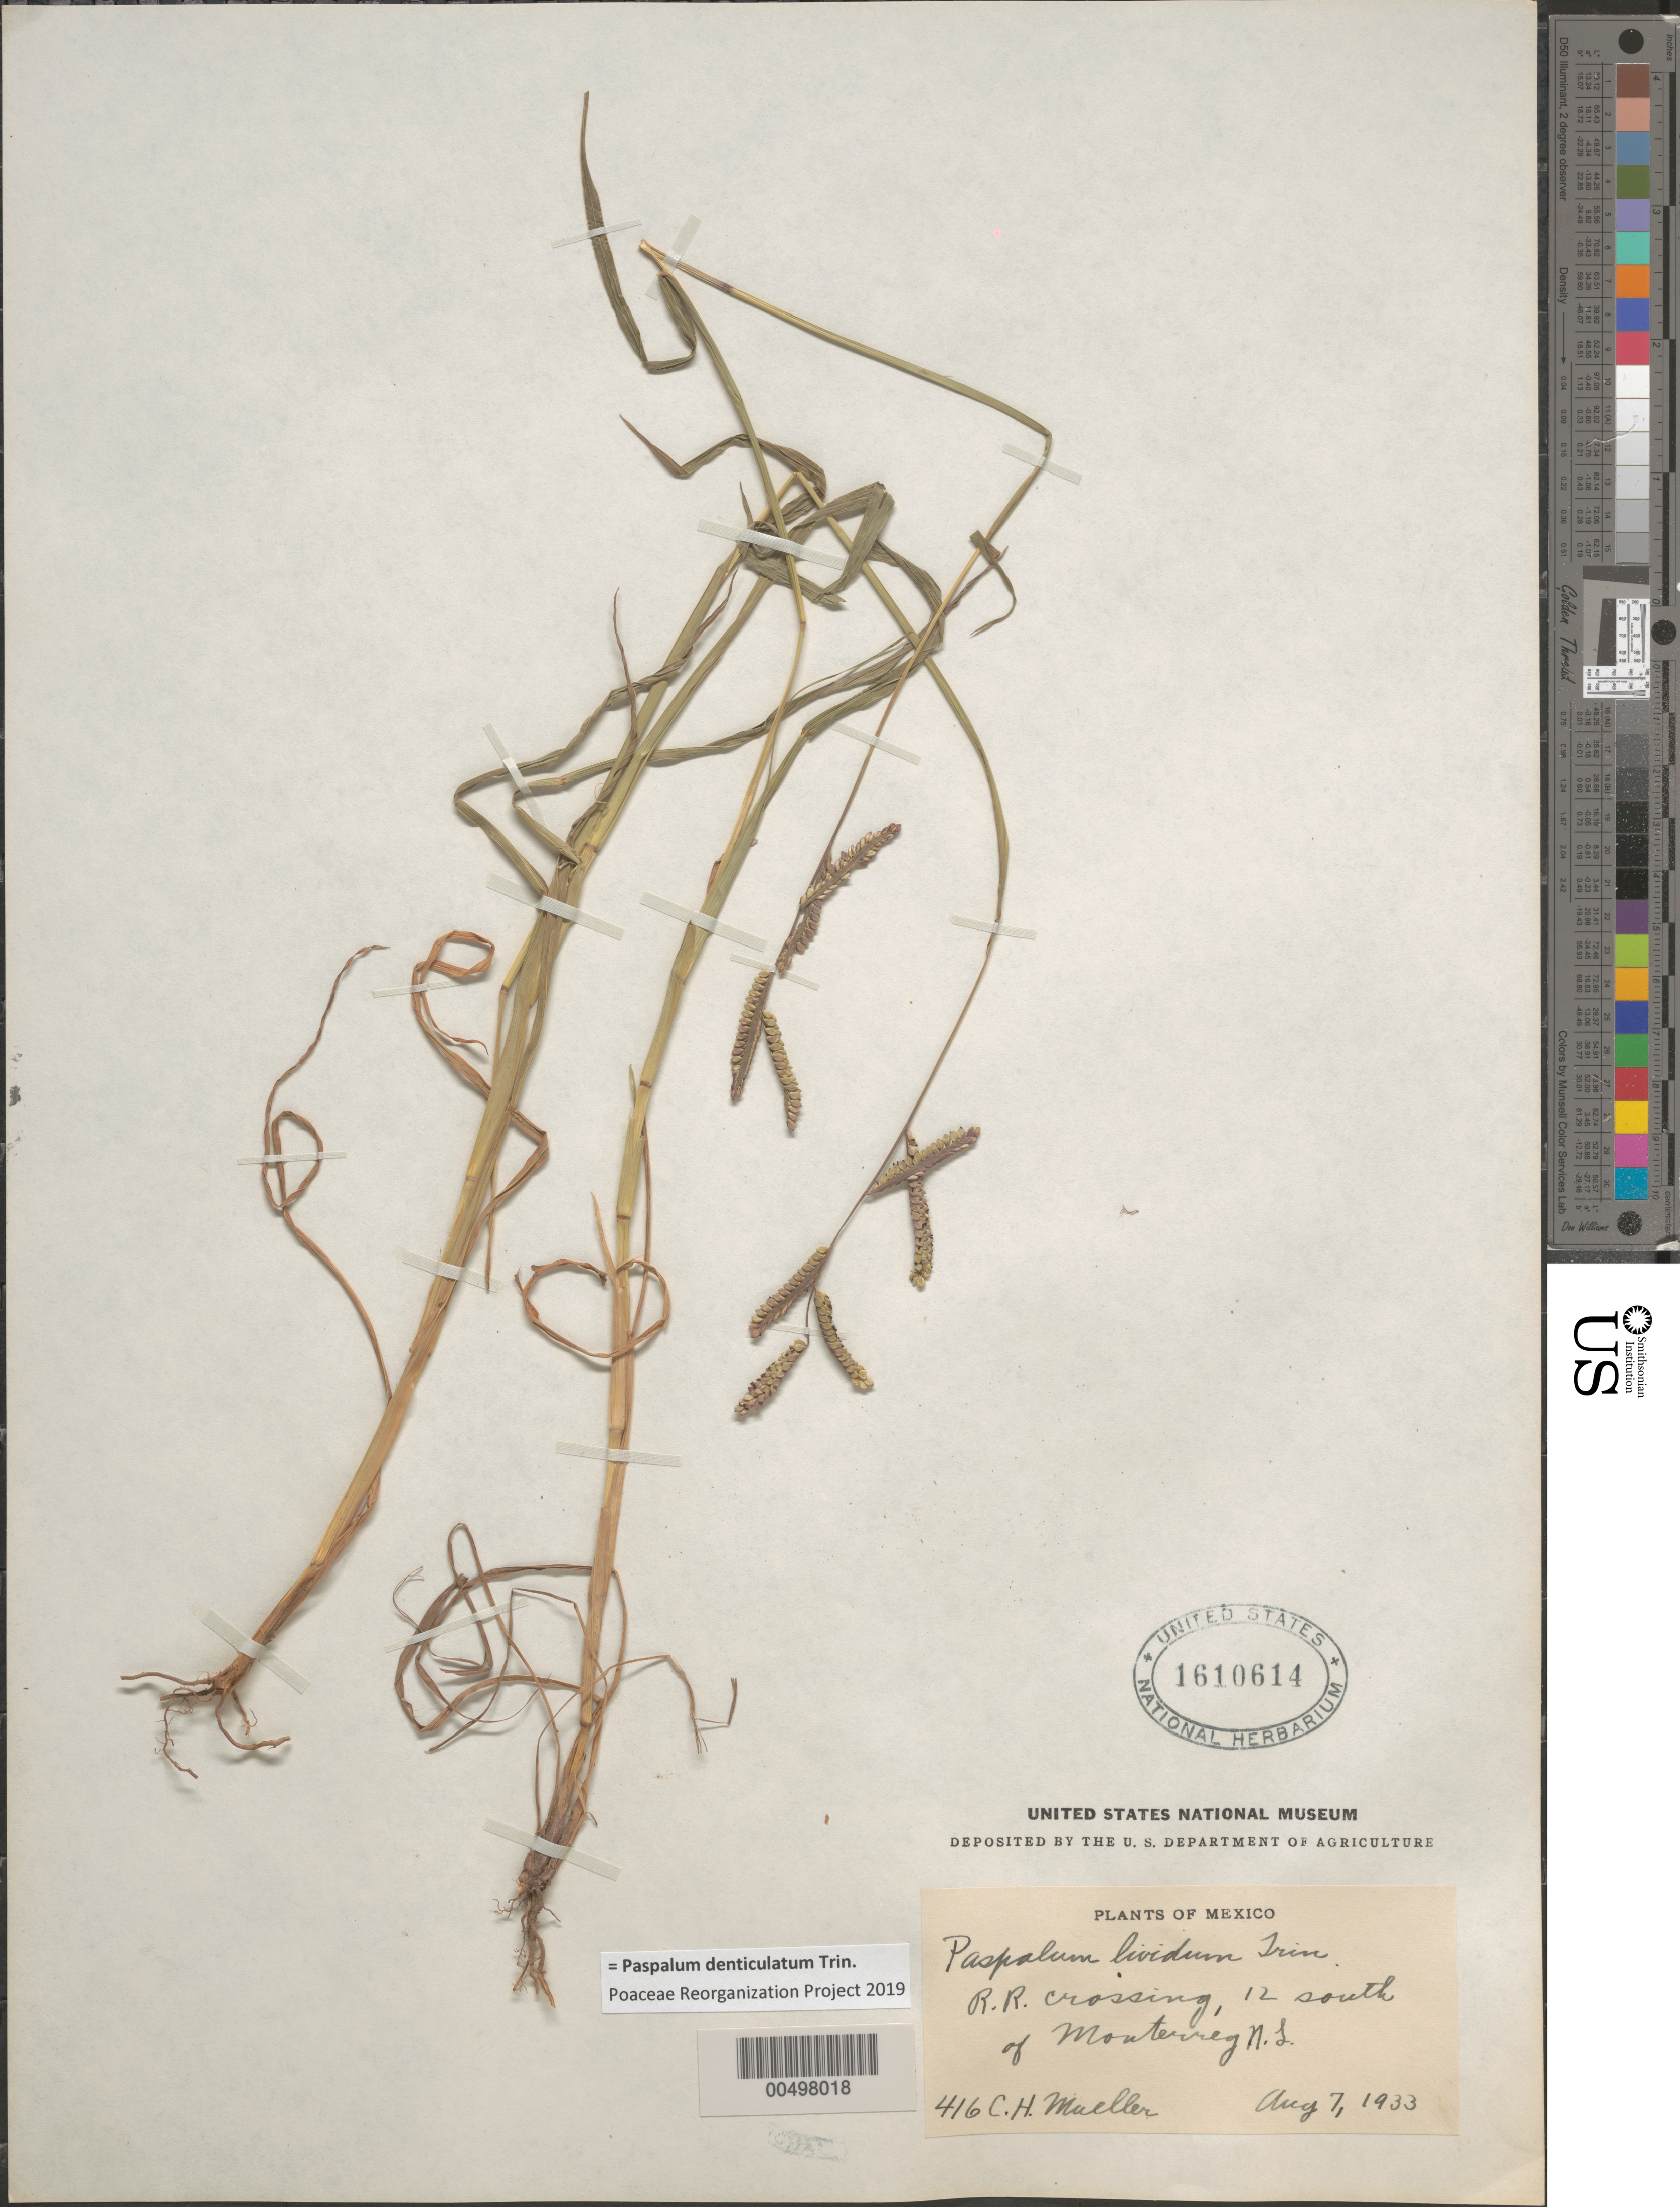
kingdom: Plantae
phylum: Tracheophyta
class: Liliopsida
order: Poales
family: Poaceae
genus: Paspalum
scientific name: Paspalum lividum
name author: Trin. in Schltdl.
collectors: C. H. Muller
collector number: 416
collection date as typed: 7 Aug 1933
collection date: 1933-08-07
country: Mexico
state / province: Nuevo León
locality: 12 S of Monterrey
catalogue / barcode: US 1610614